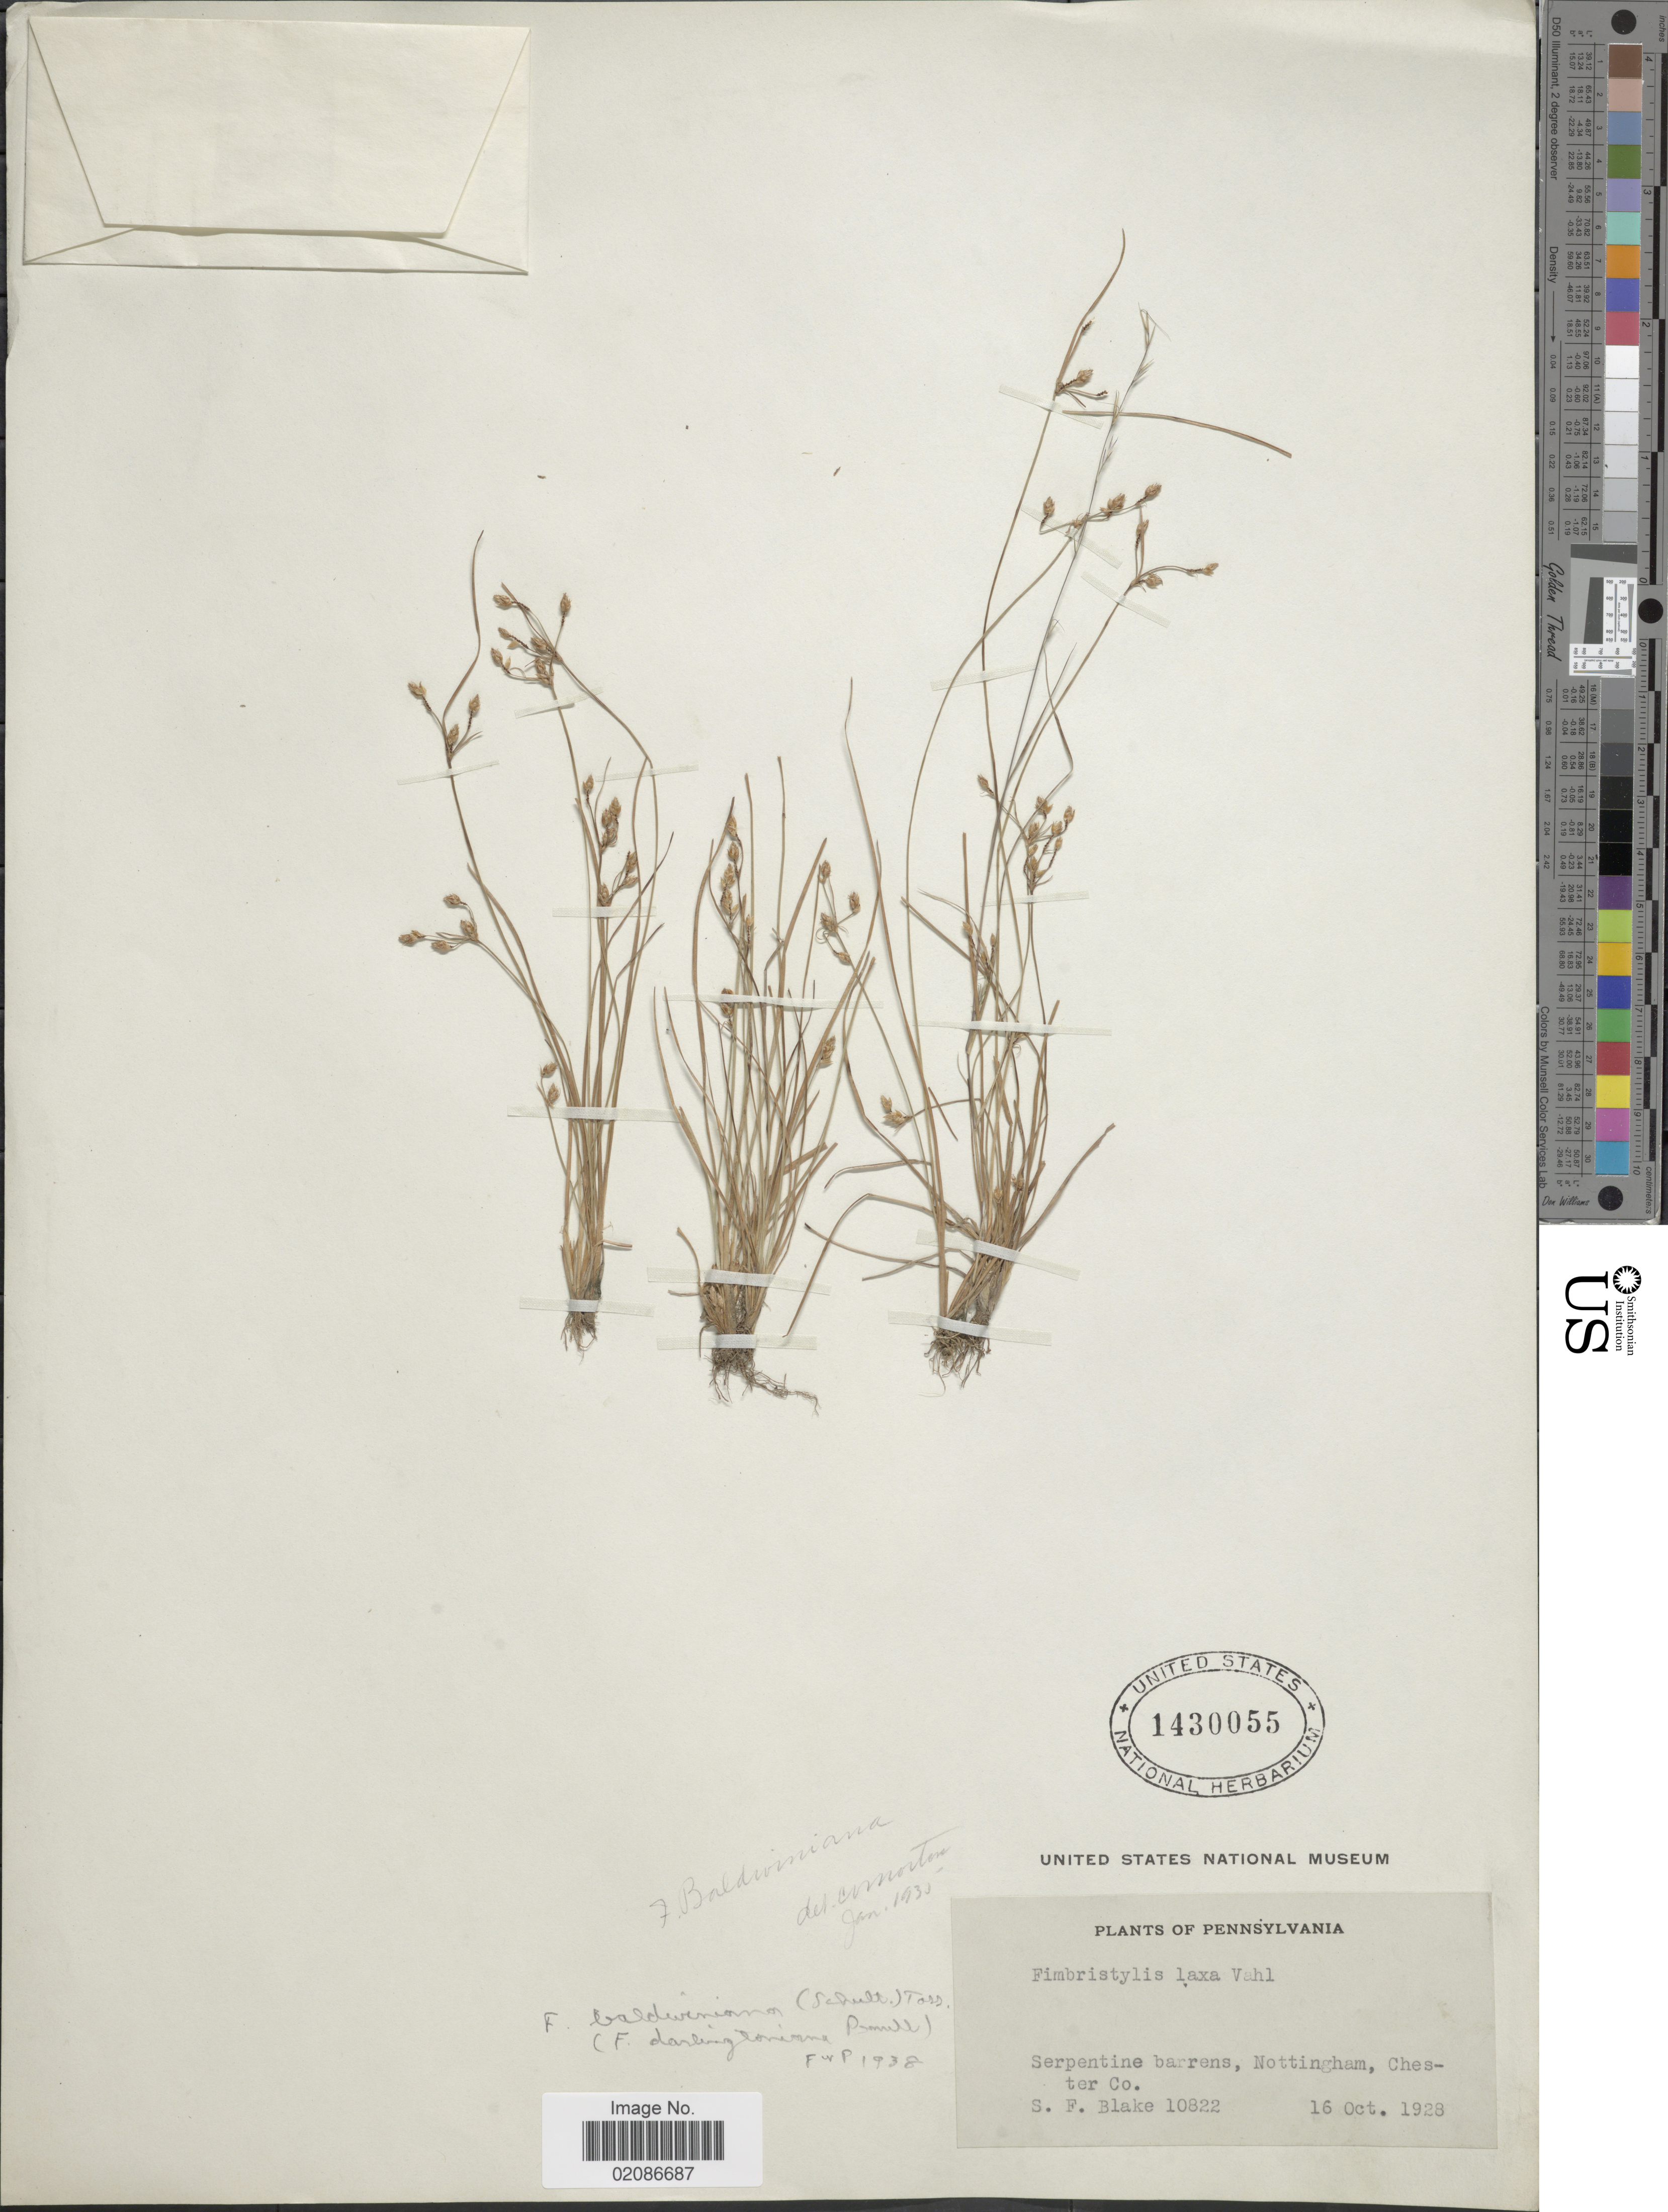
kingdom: Plantae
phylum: Tracheophyta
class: Liliopsida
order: Poales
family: Cyperaceae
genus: Fimbristylis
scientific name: Fimbristylis dichotoma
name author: (L.) Vahl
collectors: S. Blake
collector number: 10822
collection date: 1928-10-16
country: United States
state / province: Pennsylvania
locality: Serpentine barrens, Nottingham, Chester Co.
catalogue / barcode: US 1430055